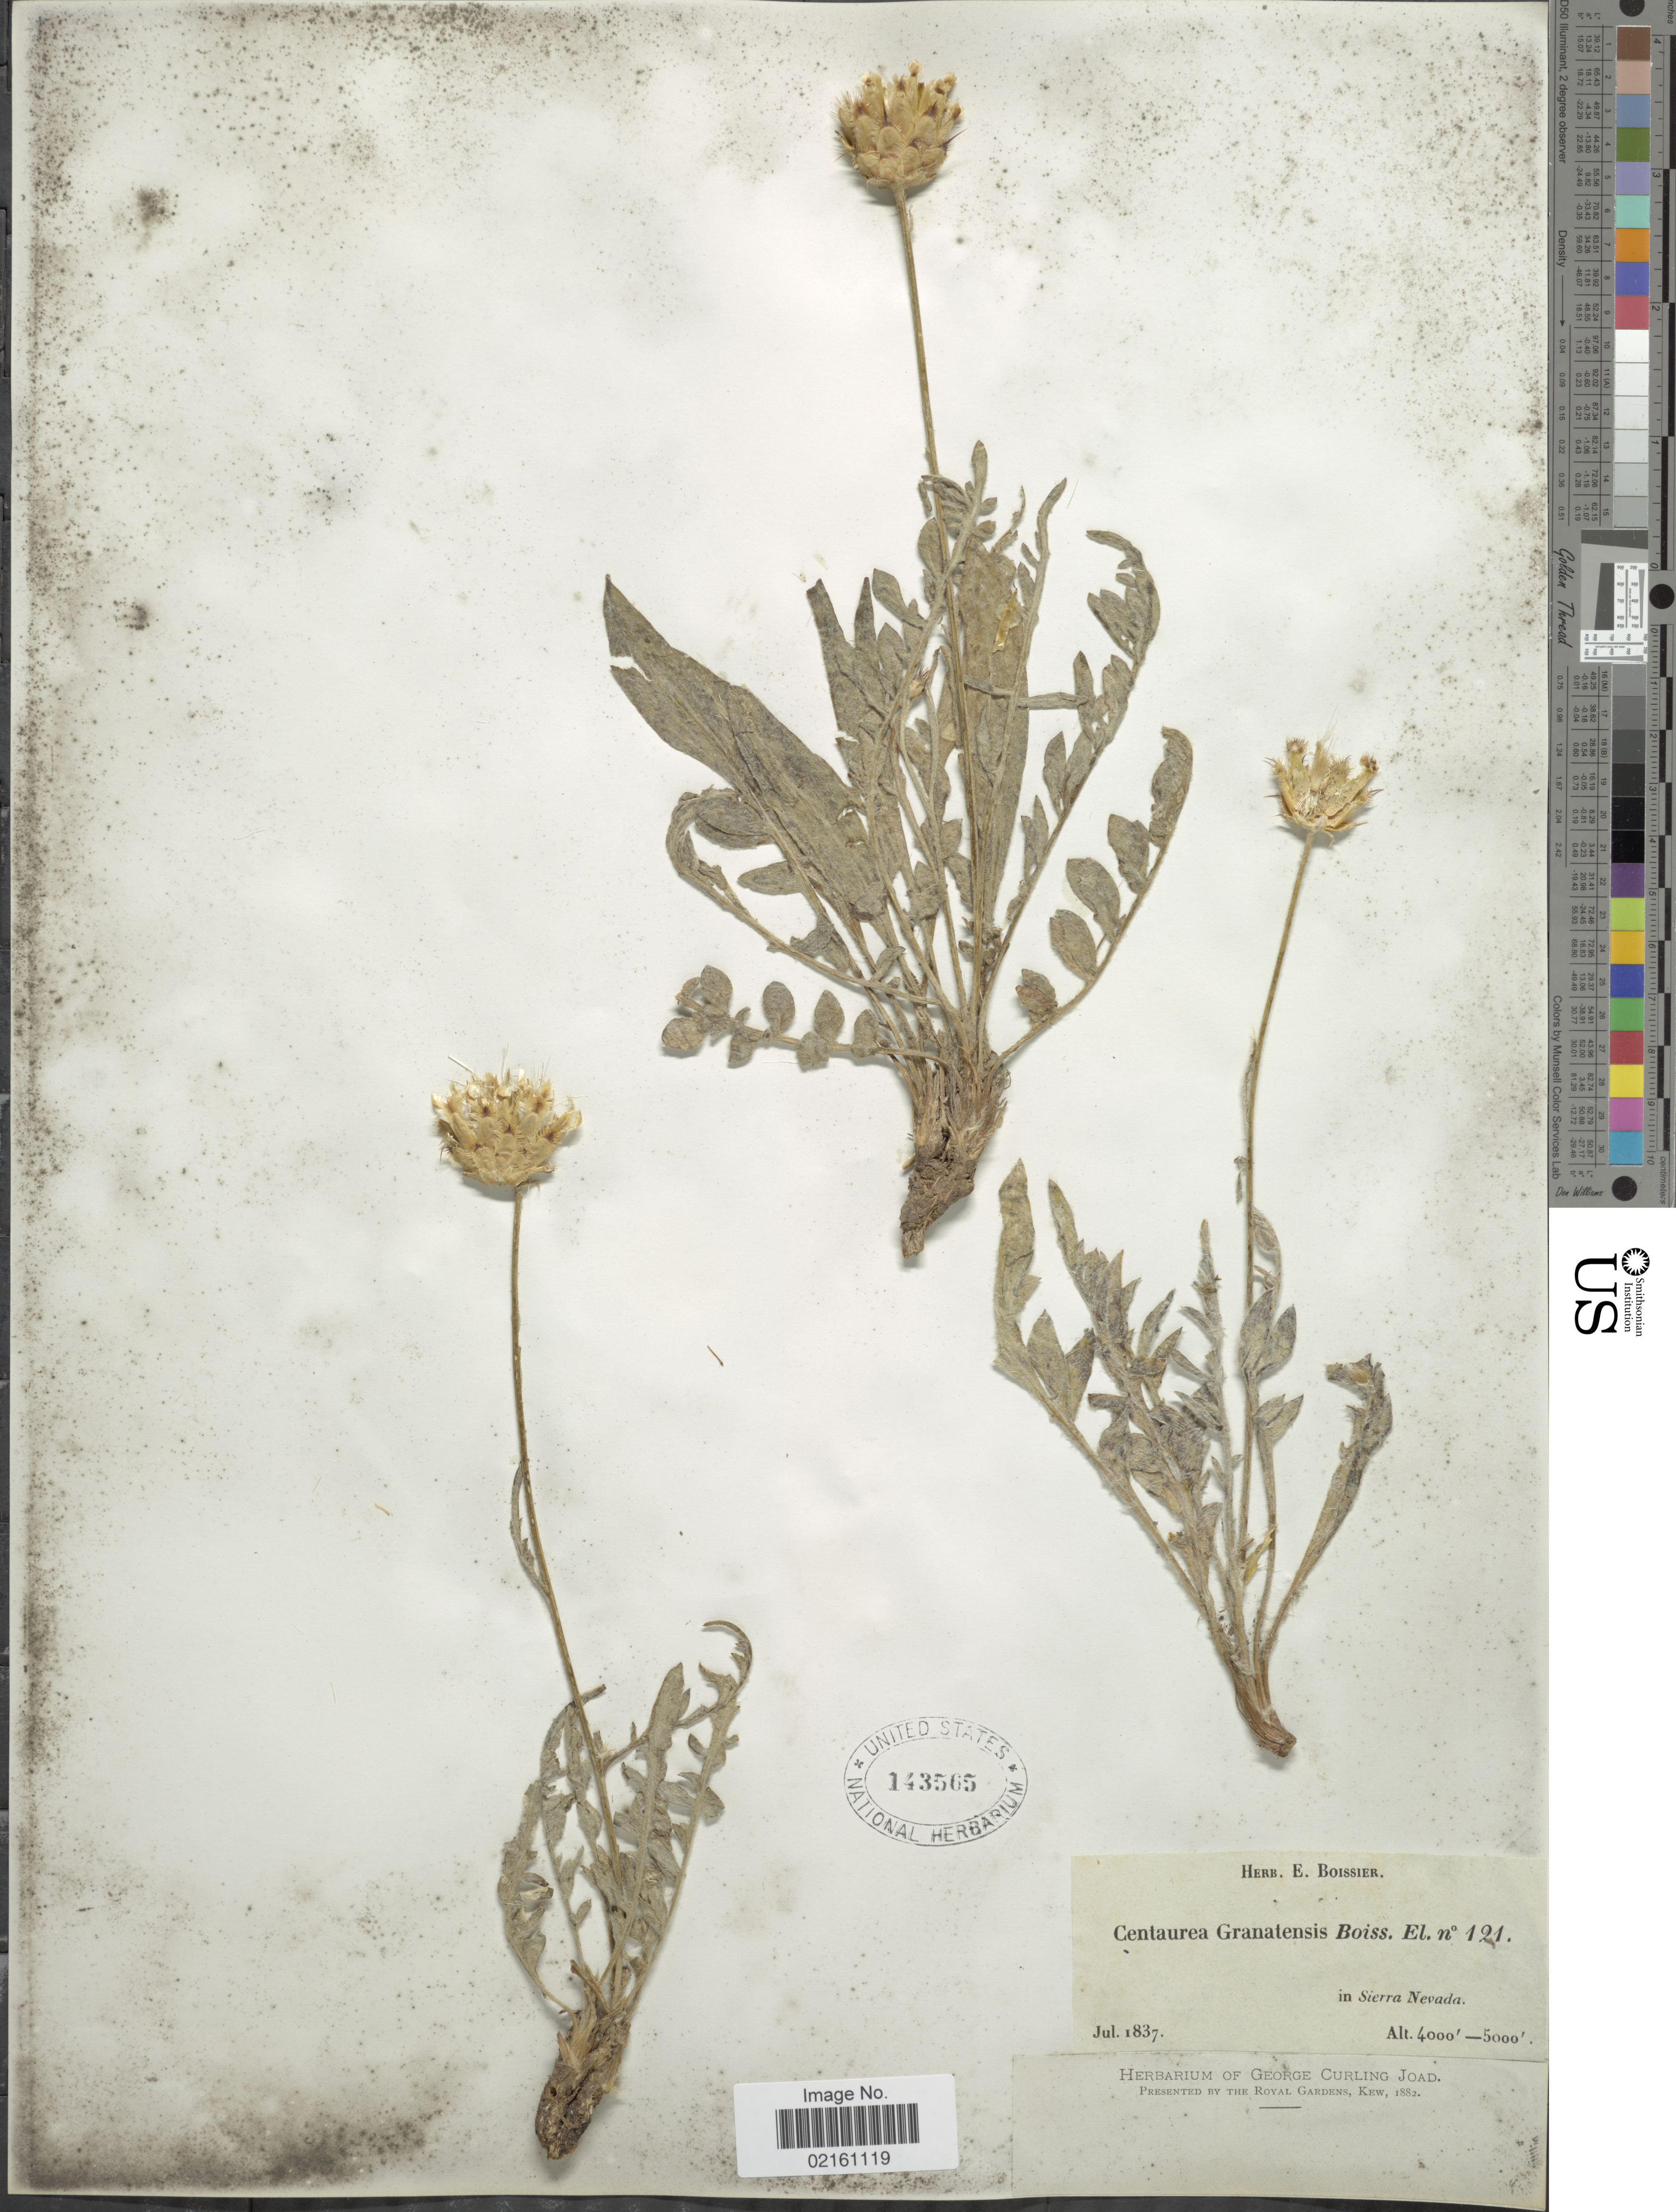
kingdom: Plantae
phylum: Tracheophyta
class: Magnoliopsida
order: Asterales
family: Asteraceae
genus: Centaurea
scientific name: Centaurea granatensis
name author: Boiss. ex DC.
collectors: ex herb. E. Boissier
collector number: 121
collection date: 1837-07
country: Spain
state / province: Andalucía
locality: Sierra Nevada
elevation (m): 1219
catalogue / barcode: US 143565